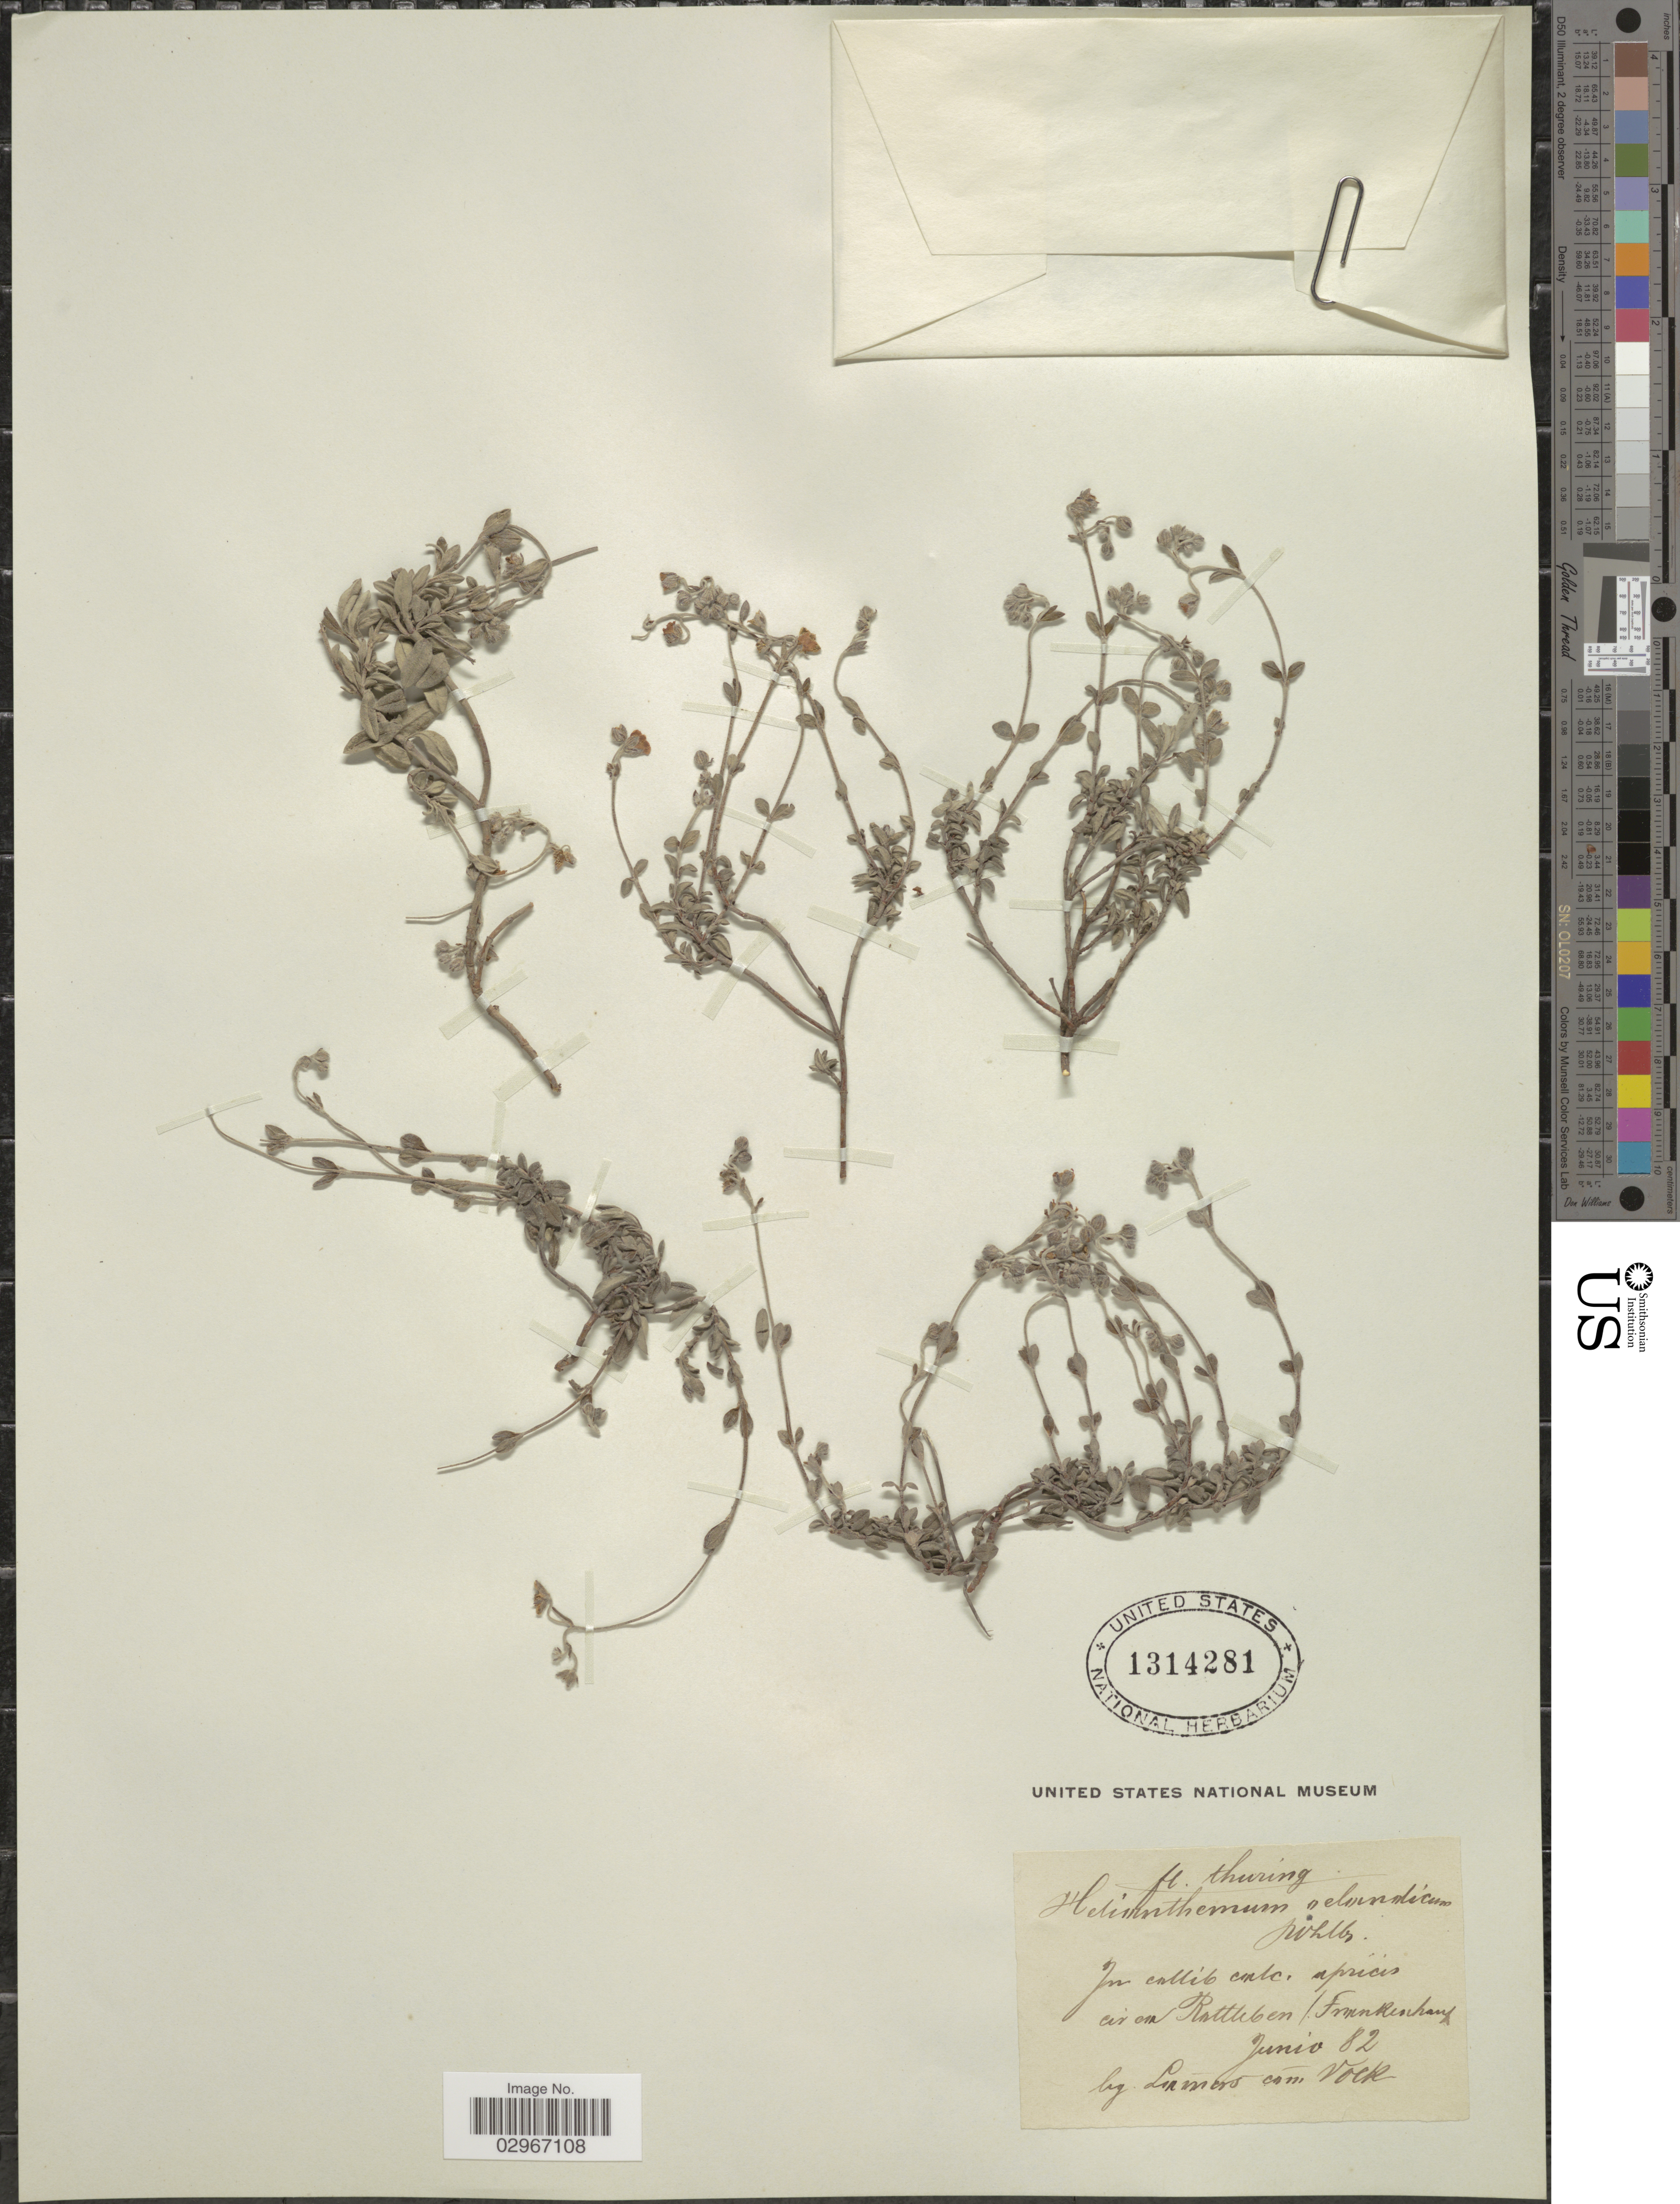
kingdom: Plantae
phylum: Tracheophyta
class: Magnoliopsida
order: Malvales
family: Cistaceae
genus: Helianthemum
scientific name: Helianthemum oelandicum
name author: (L.) DC.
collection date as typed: Transcribed d/m/y: /6/82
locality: In collib calc. apricis cer on Rottelen/Frankenhaus. [interpreted]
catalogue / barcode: US 1314281